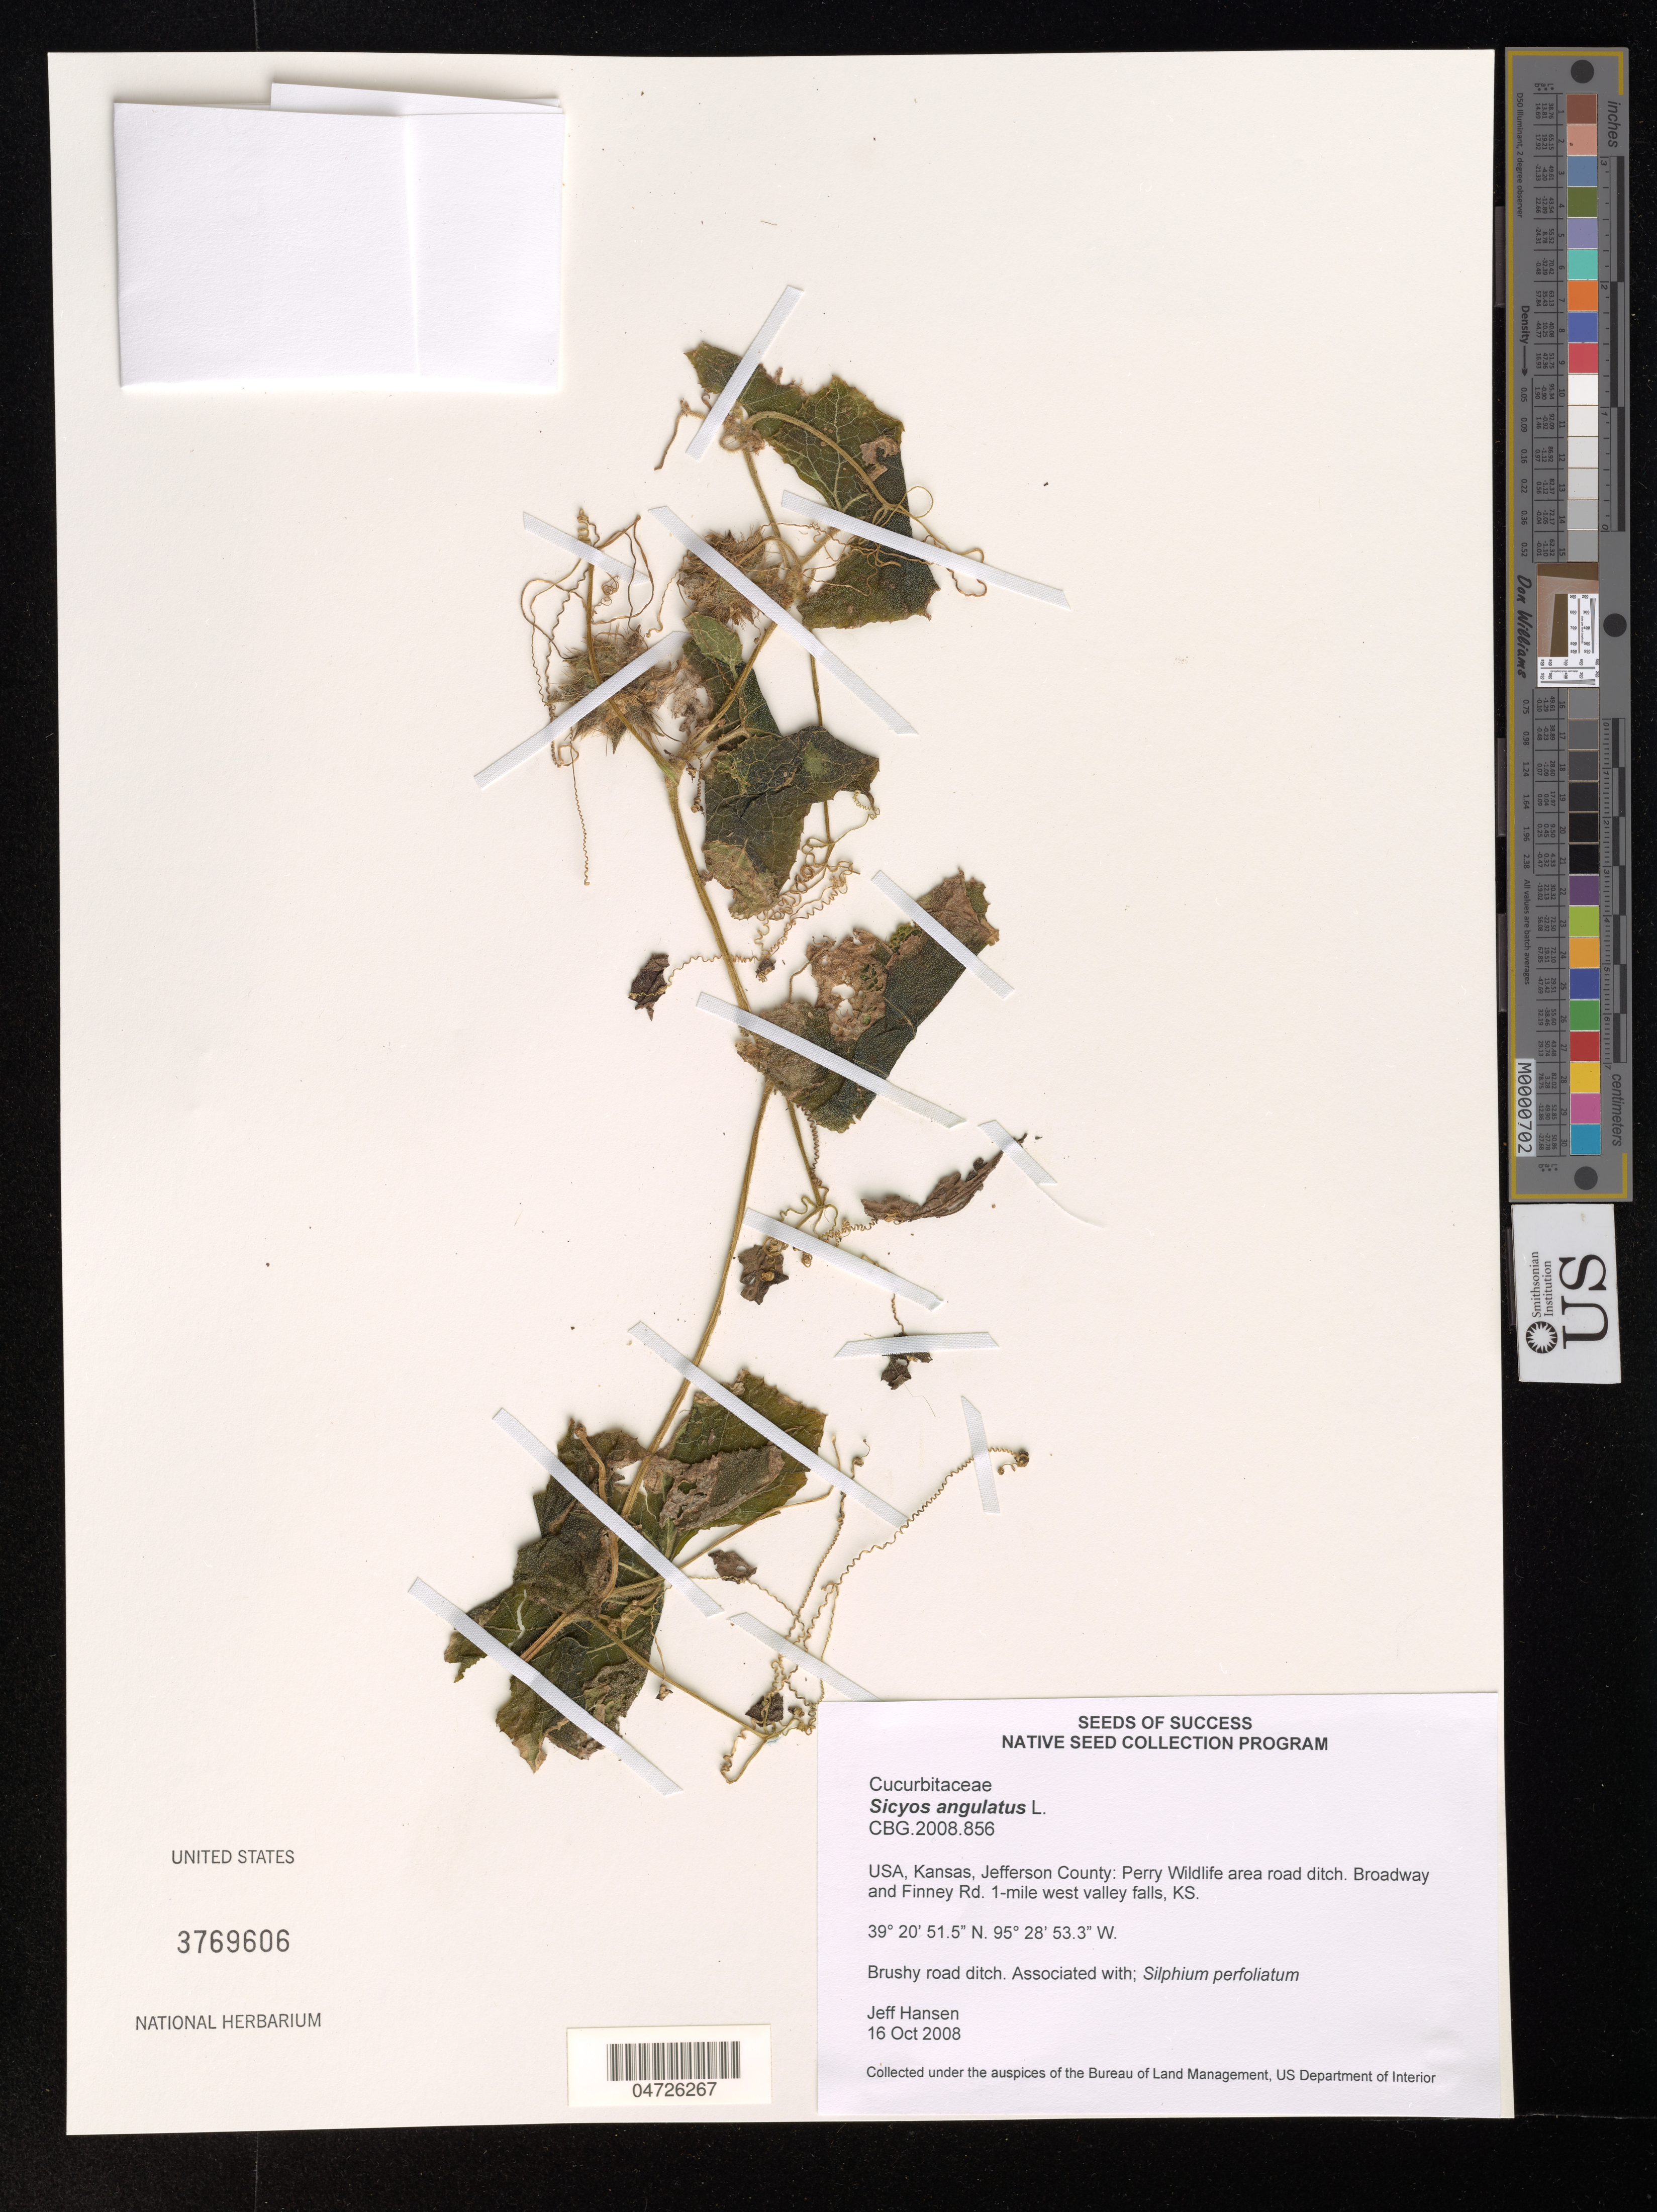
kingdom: Plantae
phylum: Tracheophyta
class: Magnoliopsida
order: Cucurbitales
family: Cucurbitaceae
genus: Sicyos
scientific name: Sicyos angulatus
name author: L.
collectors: J. Hansen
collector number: CBG.2008.856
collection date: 2008-10-16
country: United States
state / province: Kansas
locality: Jefferson County: Perry Wildlife area road ditch. Broadway and Finney Rd. 1-miles west valley falls, KS.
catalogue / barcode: US 3769606